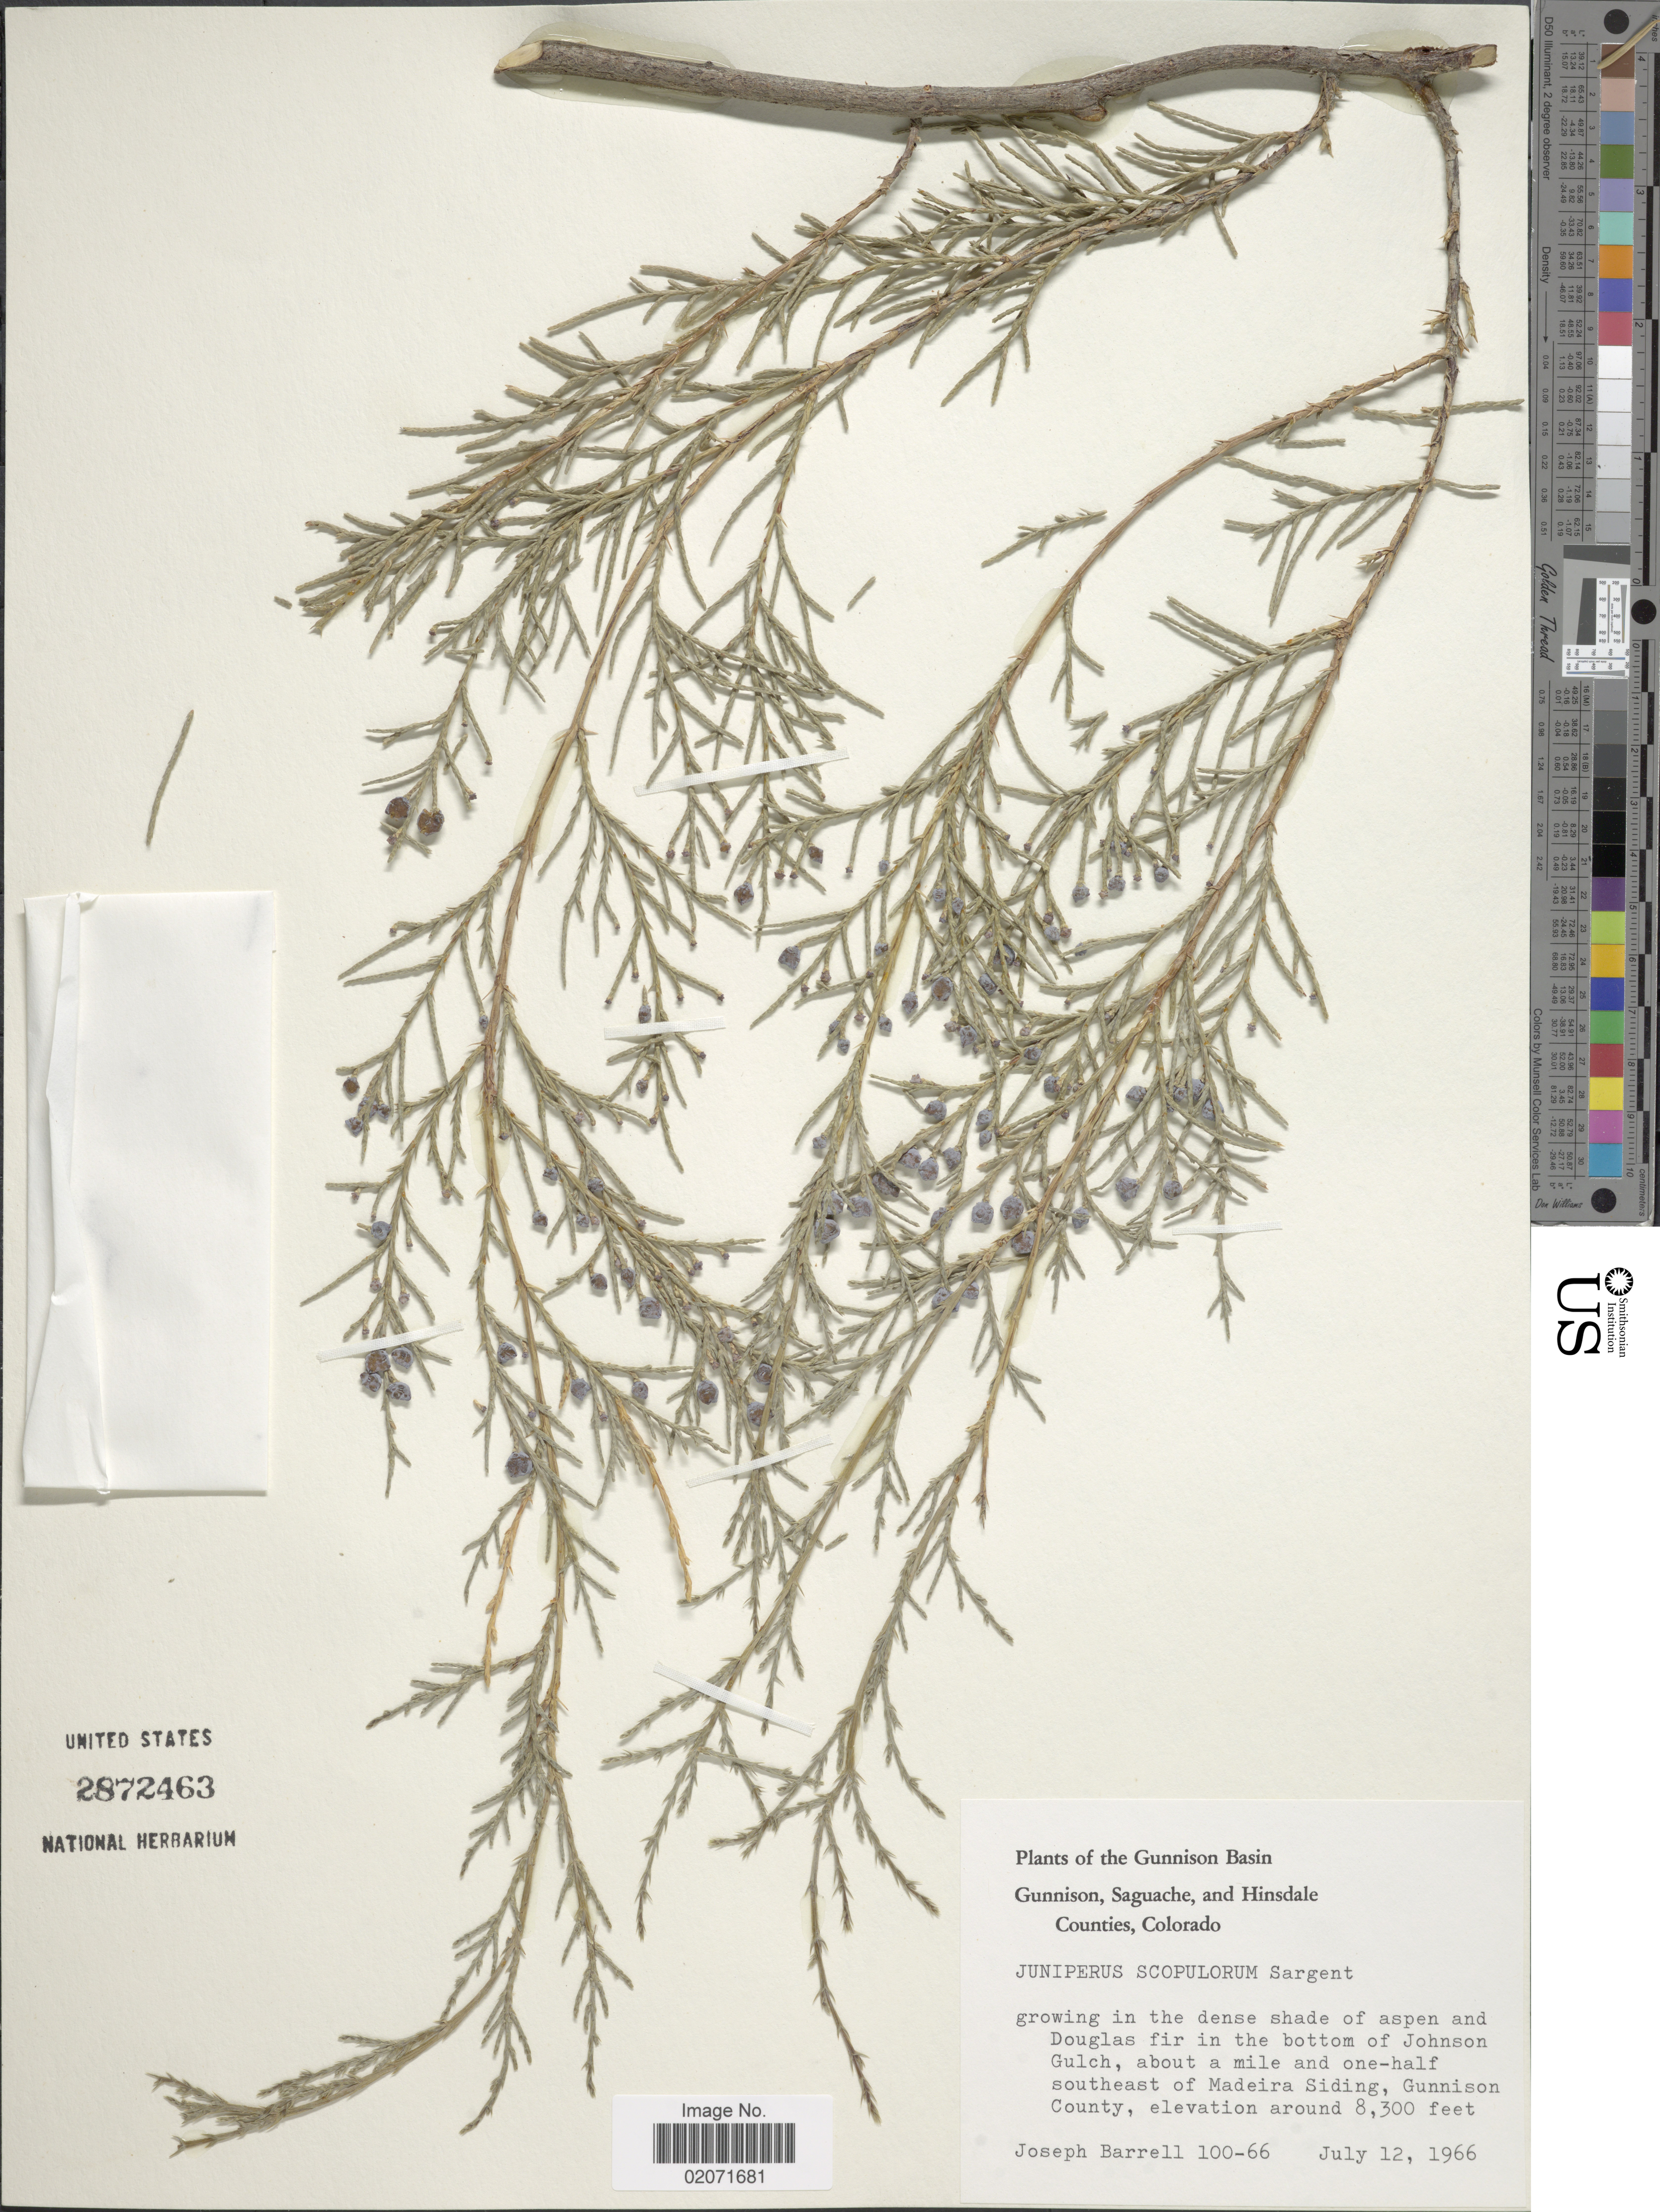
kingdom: Plantae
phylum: Tracheophyta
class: Pinopsida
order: Pinales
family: Cupressaceae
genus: Juniperus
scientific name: Juniperus scopulorum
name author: Sarg.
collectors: J. Barrell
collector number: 100-66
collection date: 1966-07-12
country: United States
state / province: Colorado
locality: The Gunnison Basin Gunnison, Saguache, and Hinsdale Counties,growing in the dense shade of aspen and Douglas fir in the bottom of Johnson Gulch, about a mile and one-half southeast of Madeira Siding, Gunnison County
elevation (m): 2530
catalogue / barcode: US 2872463